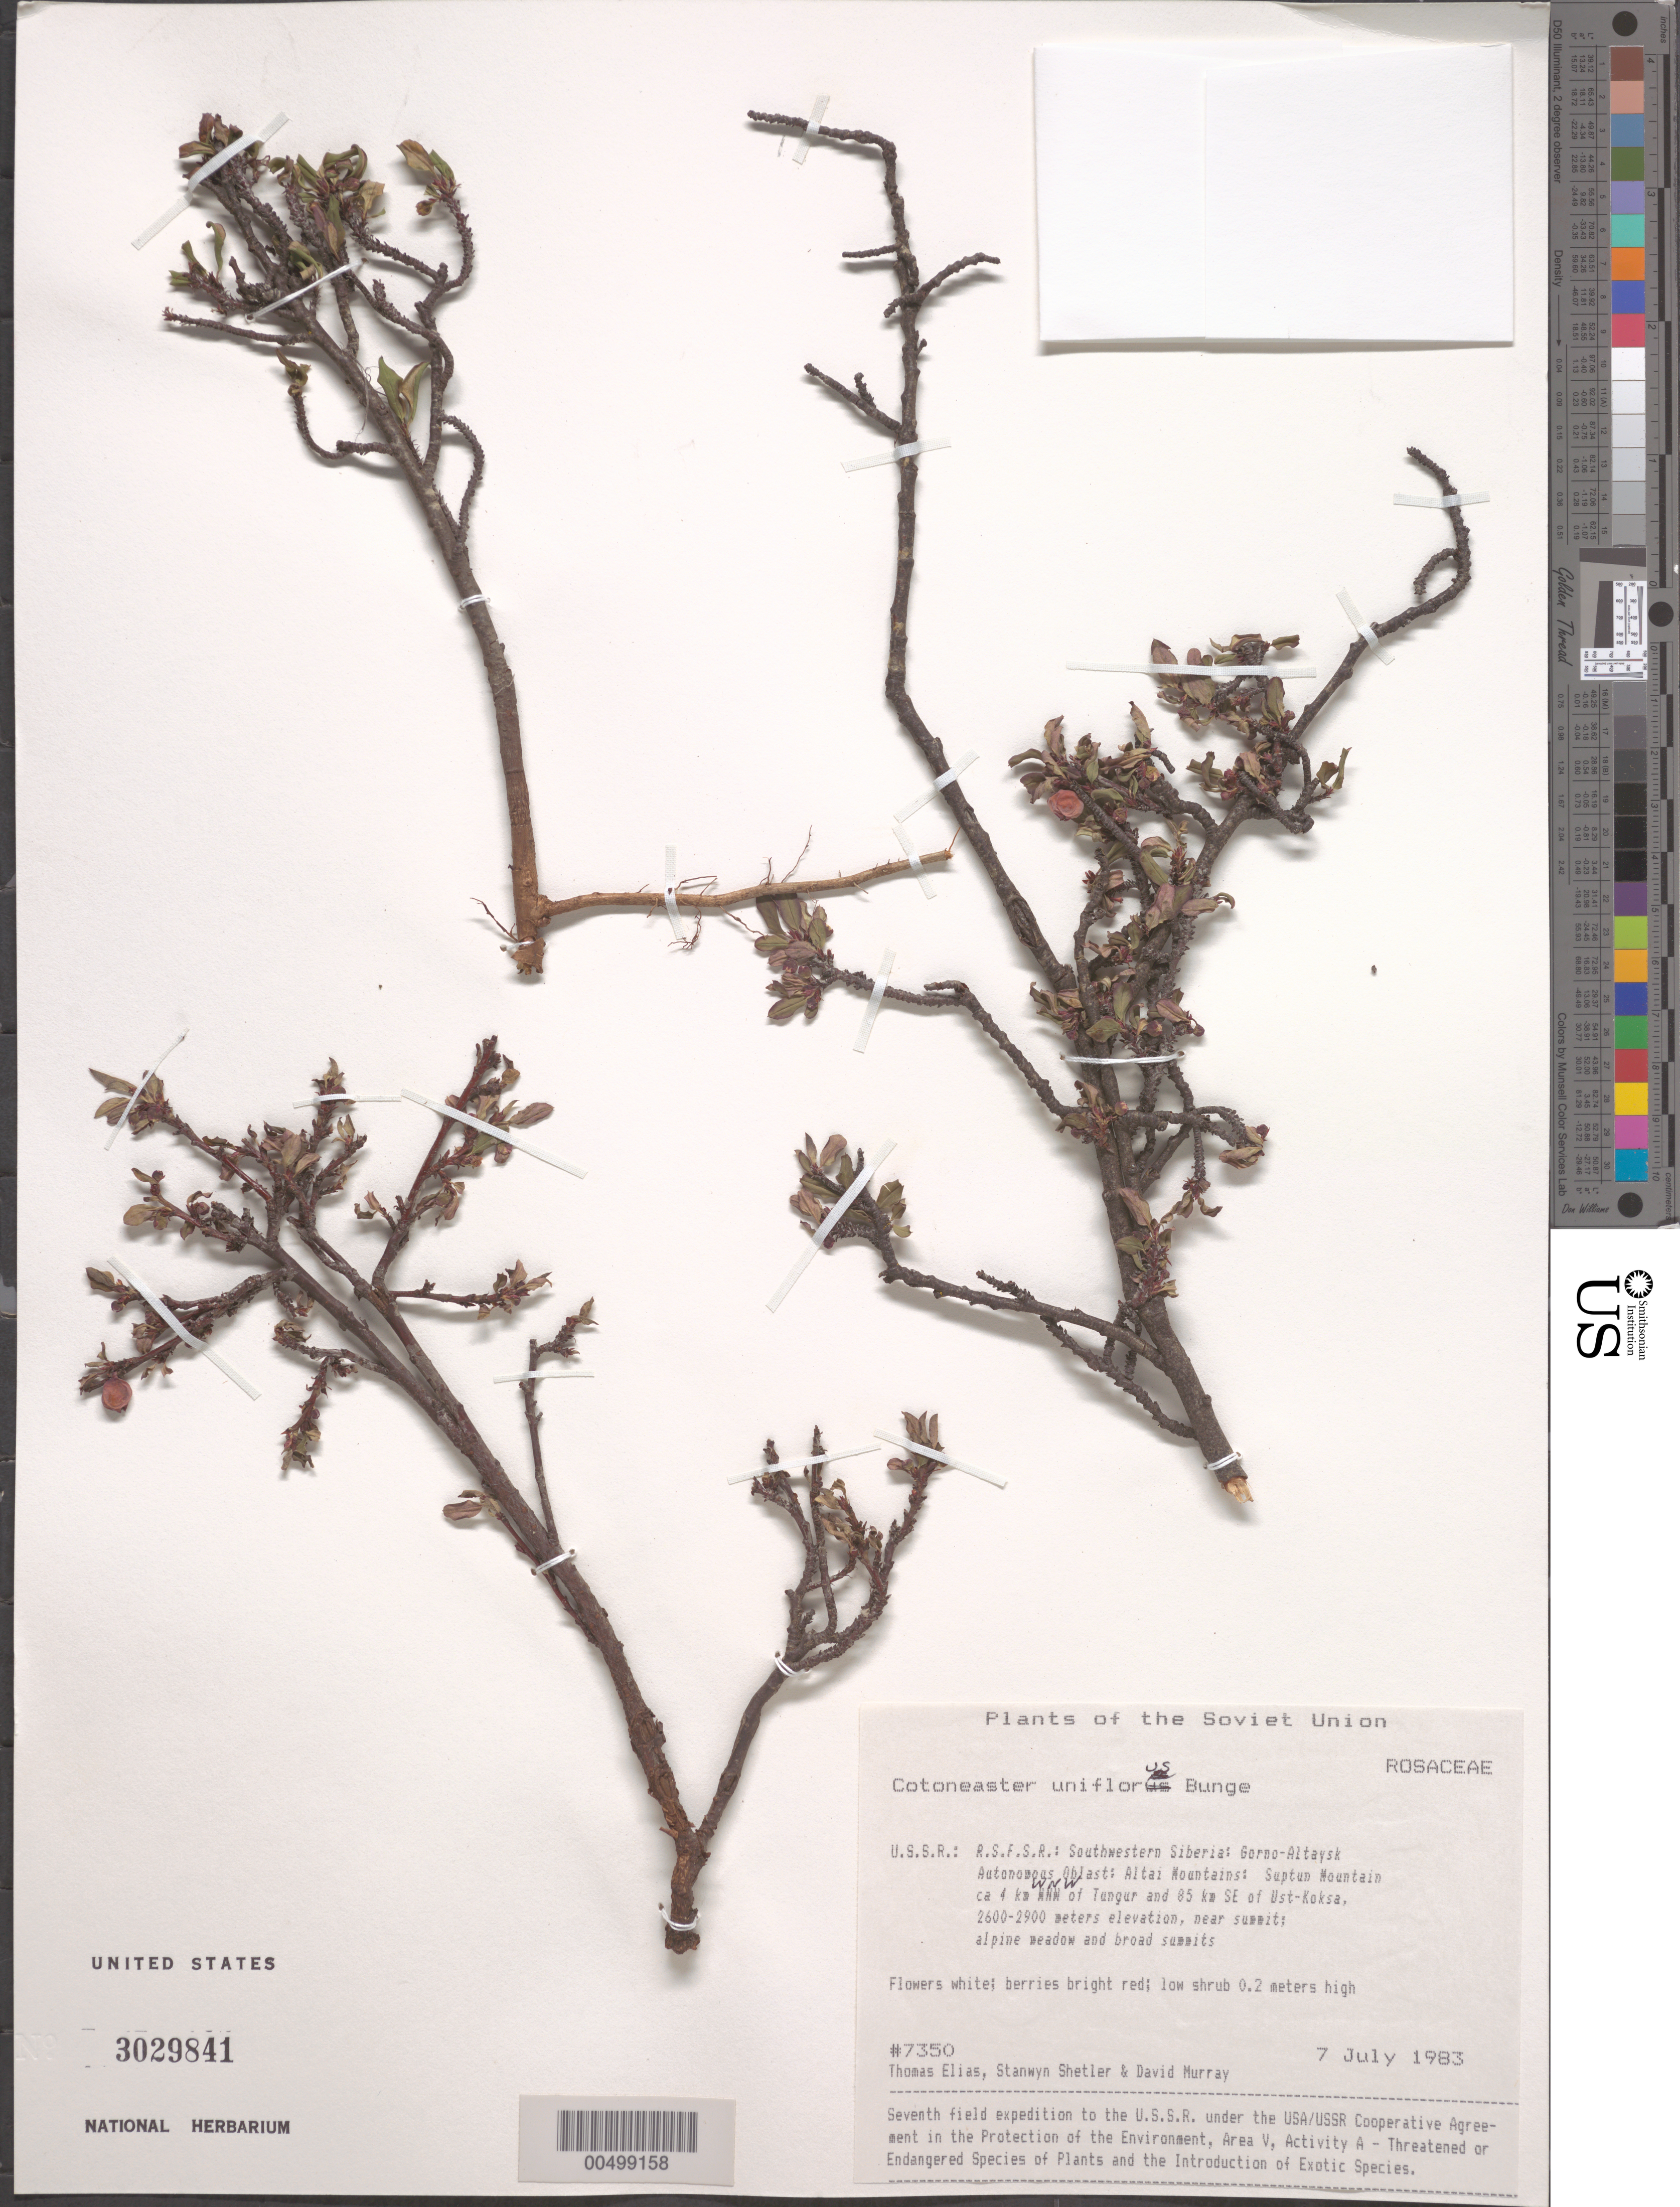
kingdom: Plantae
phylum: Tracheophyta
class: Magnoliopsida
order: Rosales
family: Rosaceae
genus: Cotoneaster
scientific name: Cotoneaster uniflora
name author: Bunge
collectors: T. Elias, S. Shetler & D. F. Murray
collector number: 7350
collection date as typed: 07 Jul 1983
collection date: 1983-07-07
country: Russian Federation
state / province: Altai Republic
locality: Altai Mountains, Suptun Mountain, ca. 4 km WNW of Tungur and 85 km SE of Ust-Koksa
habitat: near summit; alpine meadows and broad summits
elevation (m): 2600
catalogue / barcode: US 3029841